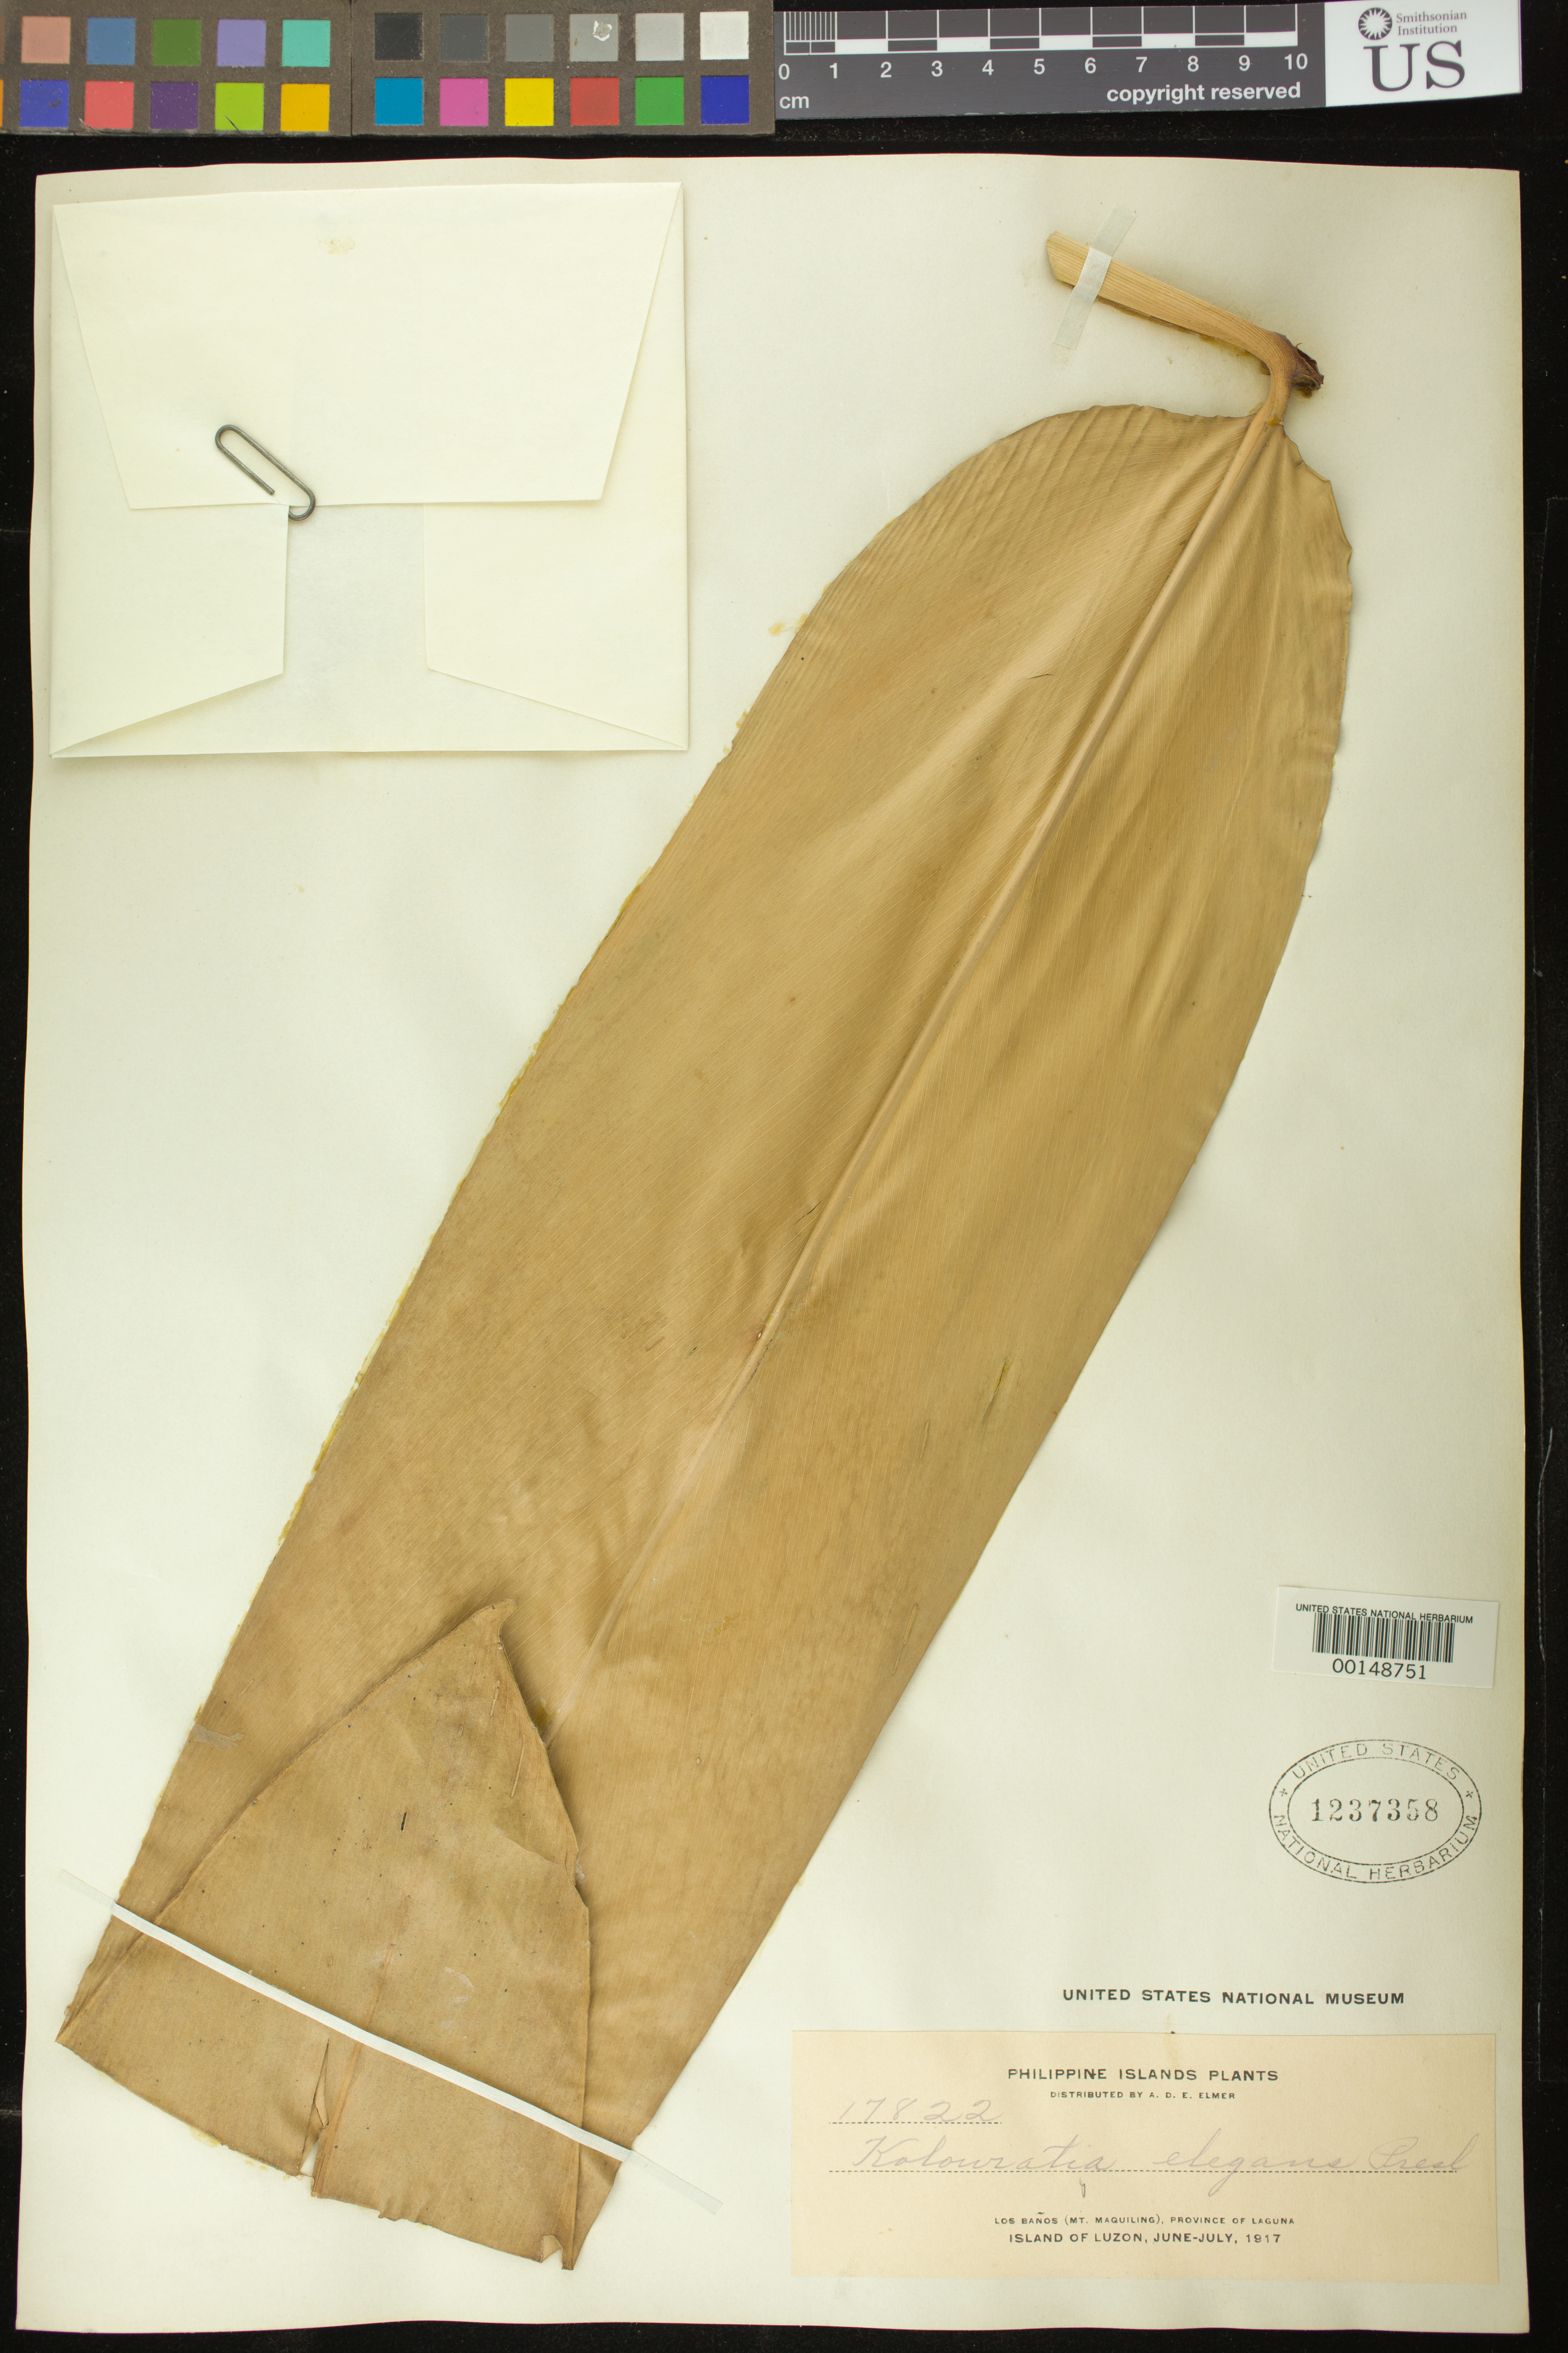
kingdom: Plantae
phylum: Tracheophyta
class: Liliopsida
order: Zingiberales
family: Zingiberaceae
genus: Alpinia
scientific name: Alpinia elegans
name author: (C. Presl) K. Schum.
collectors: A. D. E. Elmer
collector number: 17822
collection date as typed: Jun 1917 to -- Jul 1917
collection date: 1917-06/1917-07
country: Philippines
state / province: Calabarzon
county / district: Laguna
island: Luzon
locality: Los Banos (Mt. Maquiling)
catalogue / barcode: US 1237358